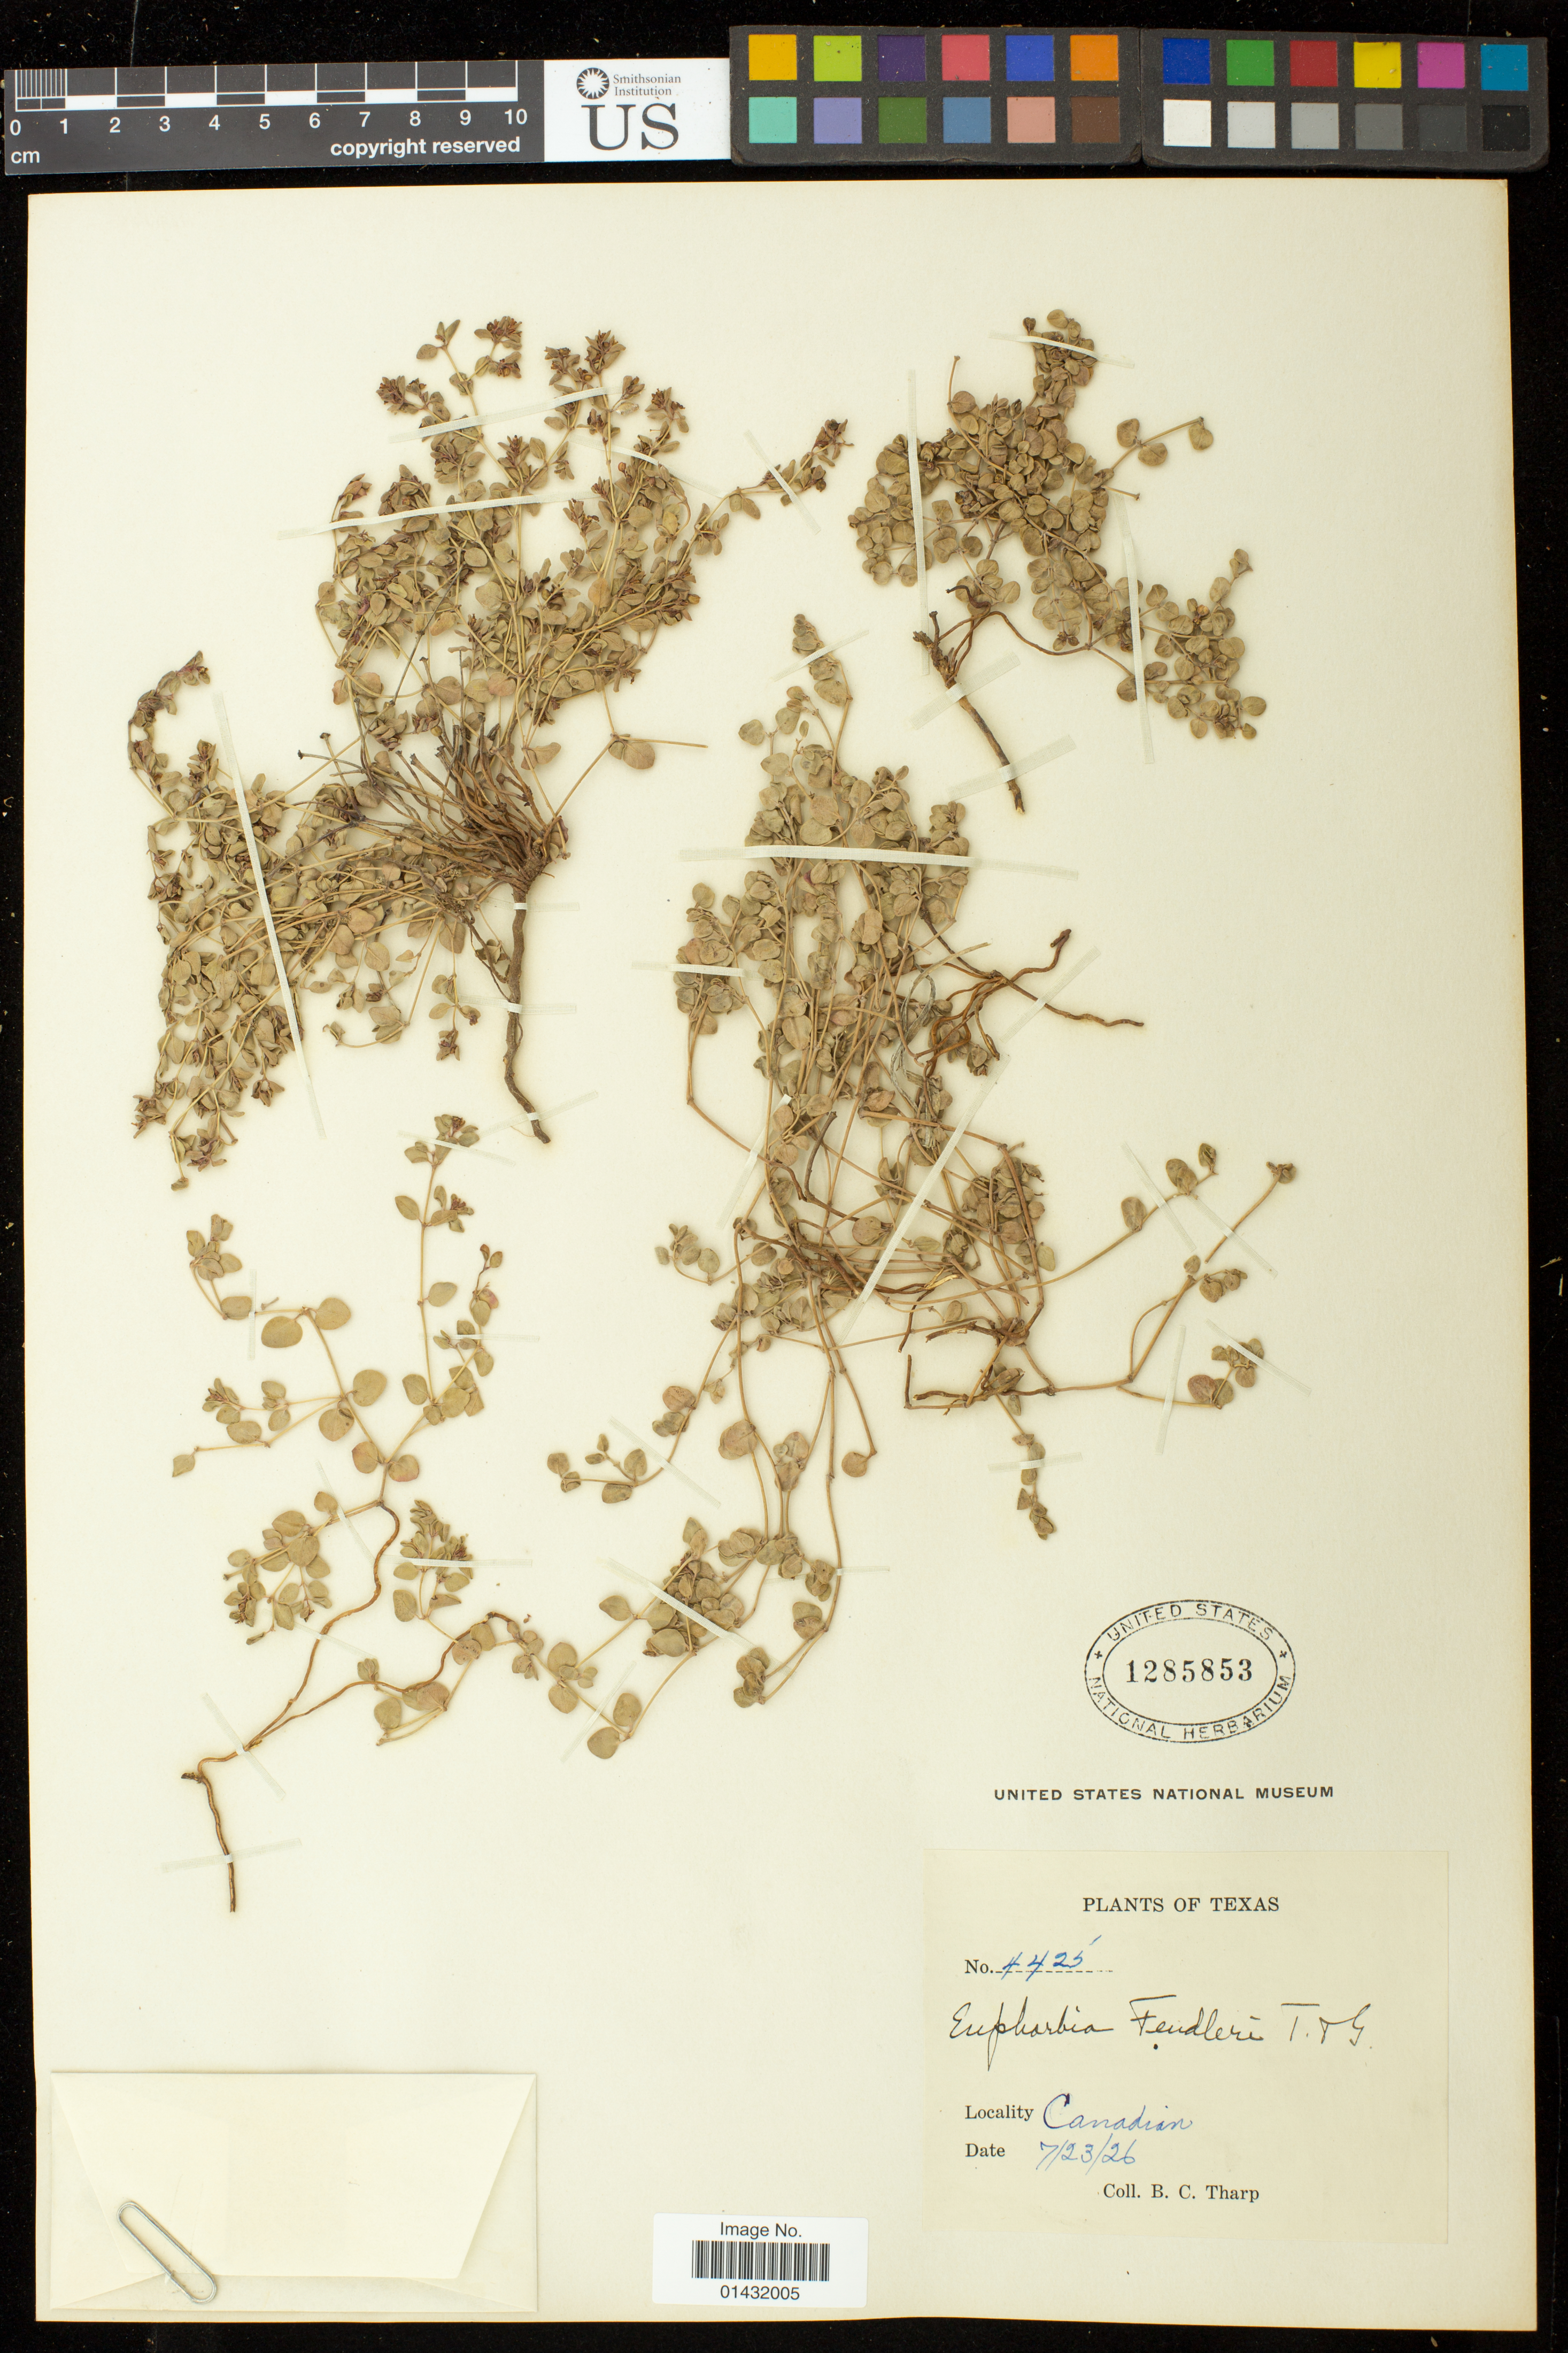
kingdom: Plantae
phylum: Tracheophyta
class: Magnoliopsida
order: Malpighiales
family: Euphorbiaceae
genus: Euphorbia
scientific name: Euphorbia fendleri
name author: Torr. & A. Gray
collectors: B. C. Tharp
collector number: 4425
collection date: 1925-07-23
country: United States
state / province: Texas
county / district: Hemphill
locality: Canadian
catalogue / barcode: US 1285853